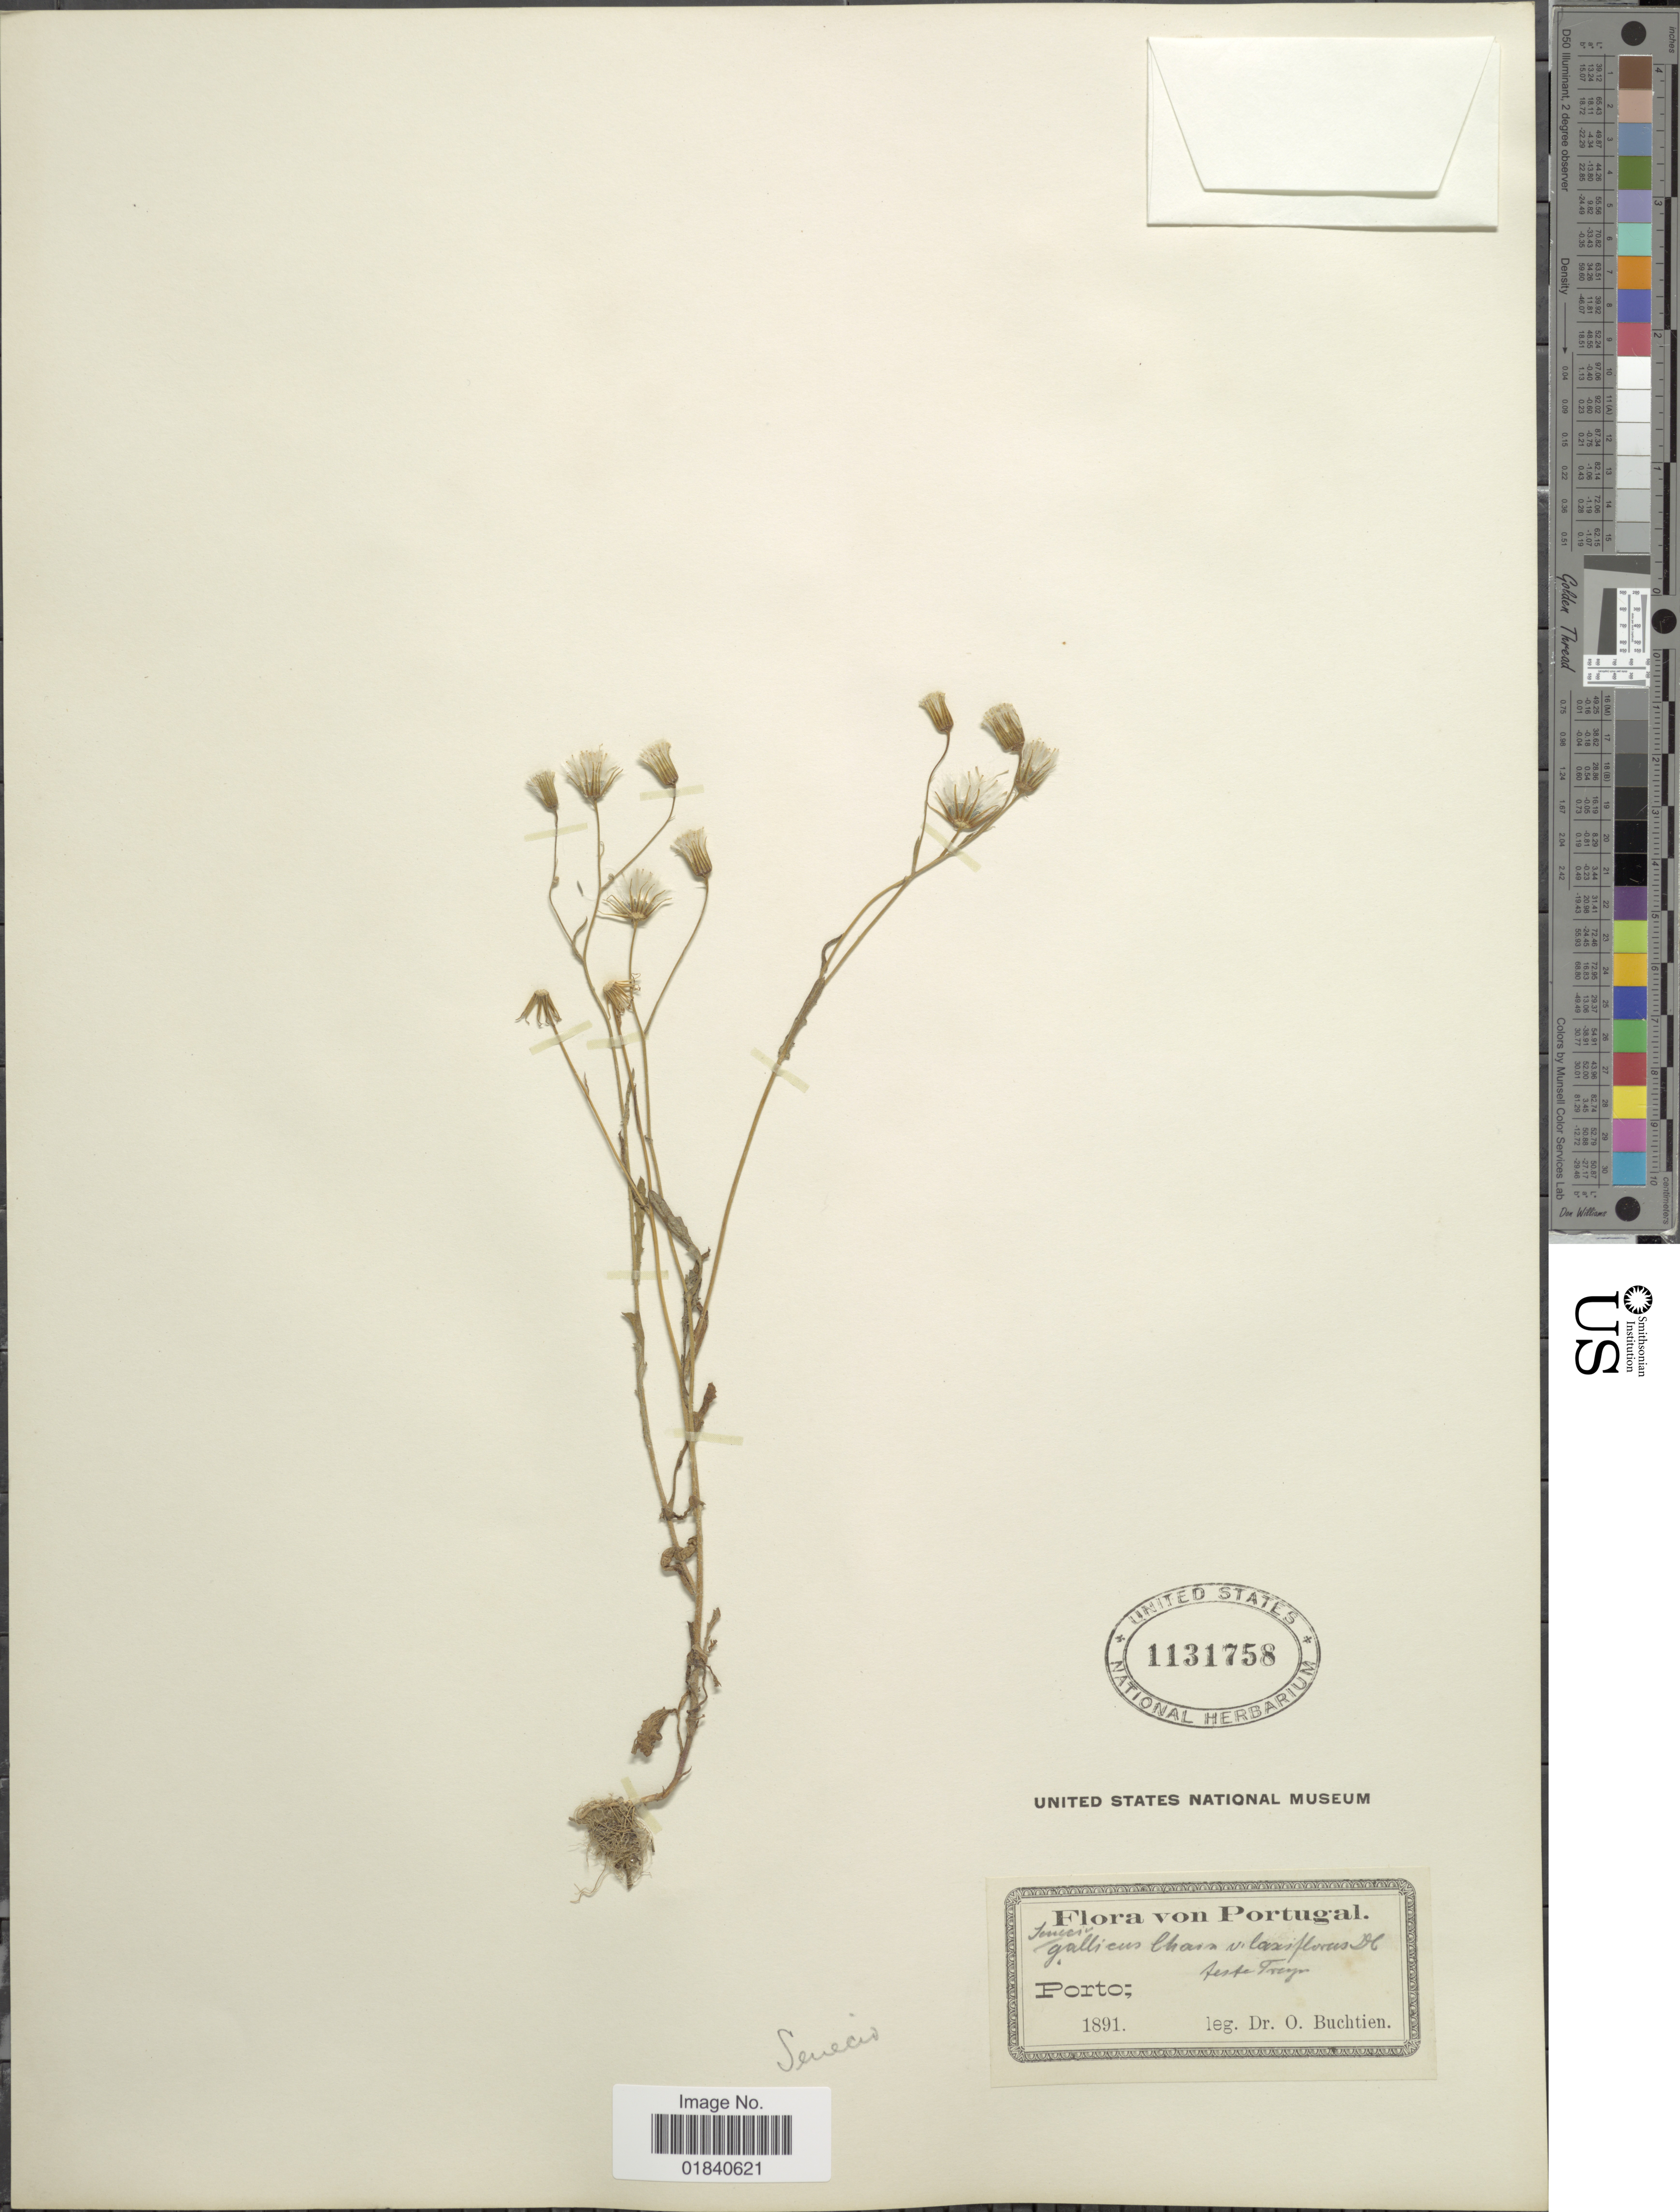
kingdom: Plantae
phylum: Tracheophyta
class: Magnoliopsida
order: Asterales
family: Asteraceae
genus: Senecio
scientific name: Senecio gallicus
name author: Vill. ex Chaix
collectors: O. Buchtien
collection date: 1891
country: Portugal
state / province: Porto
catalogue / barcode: US 1131758